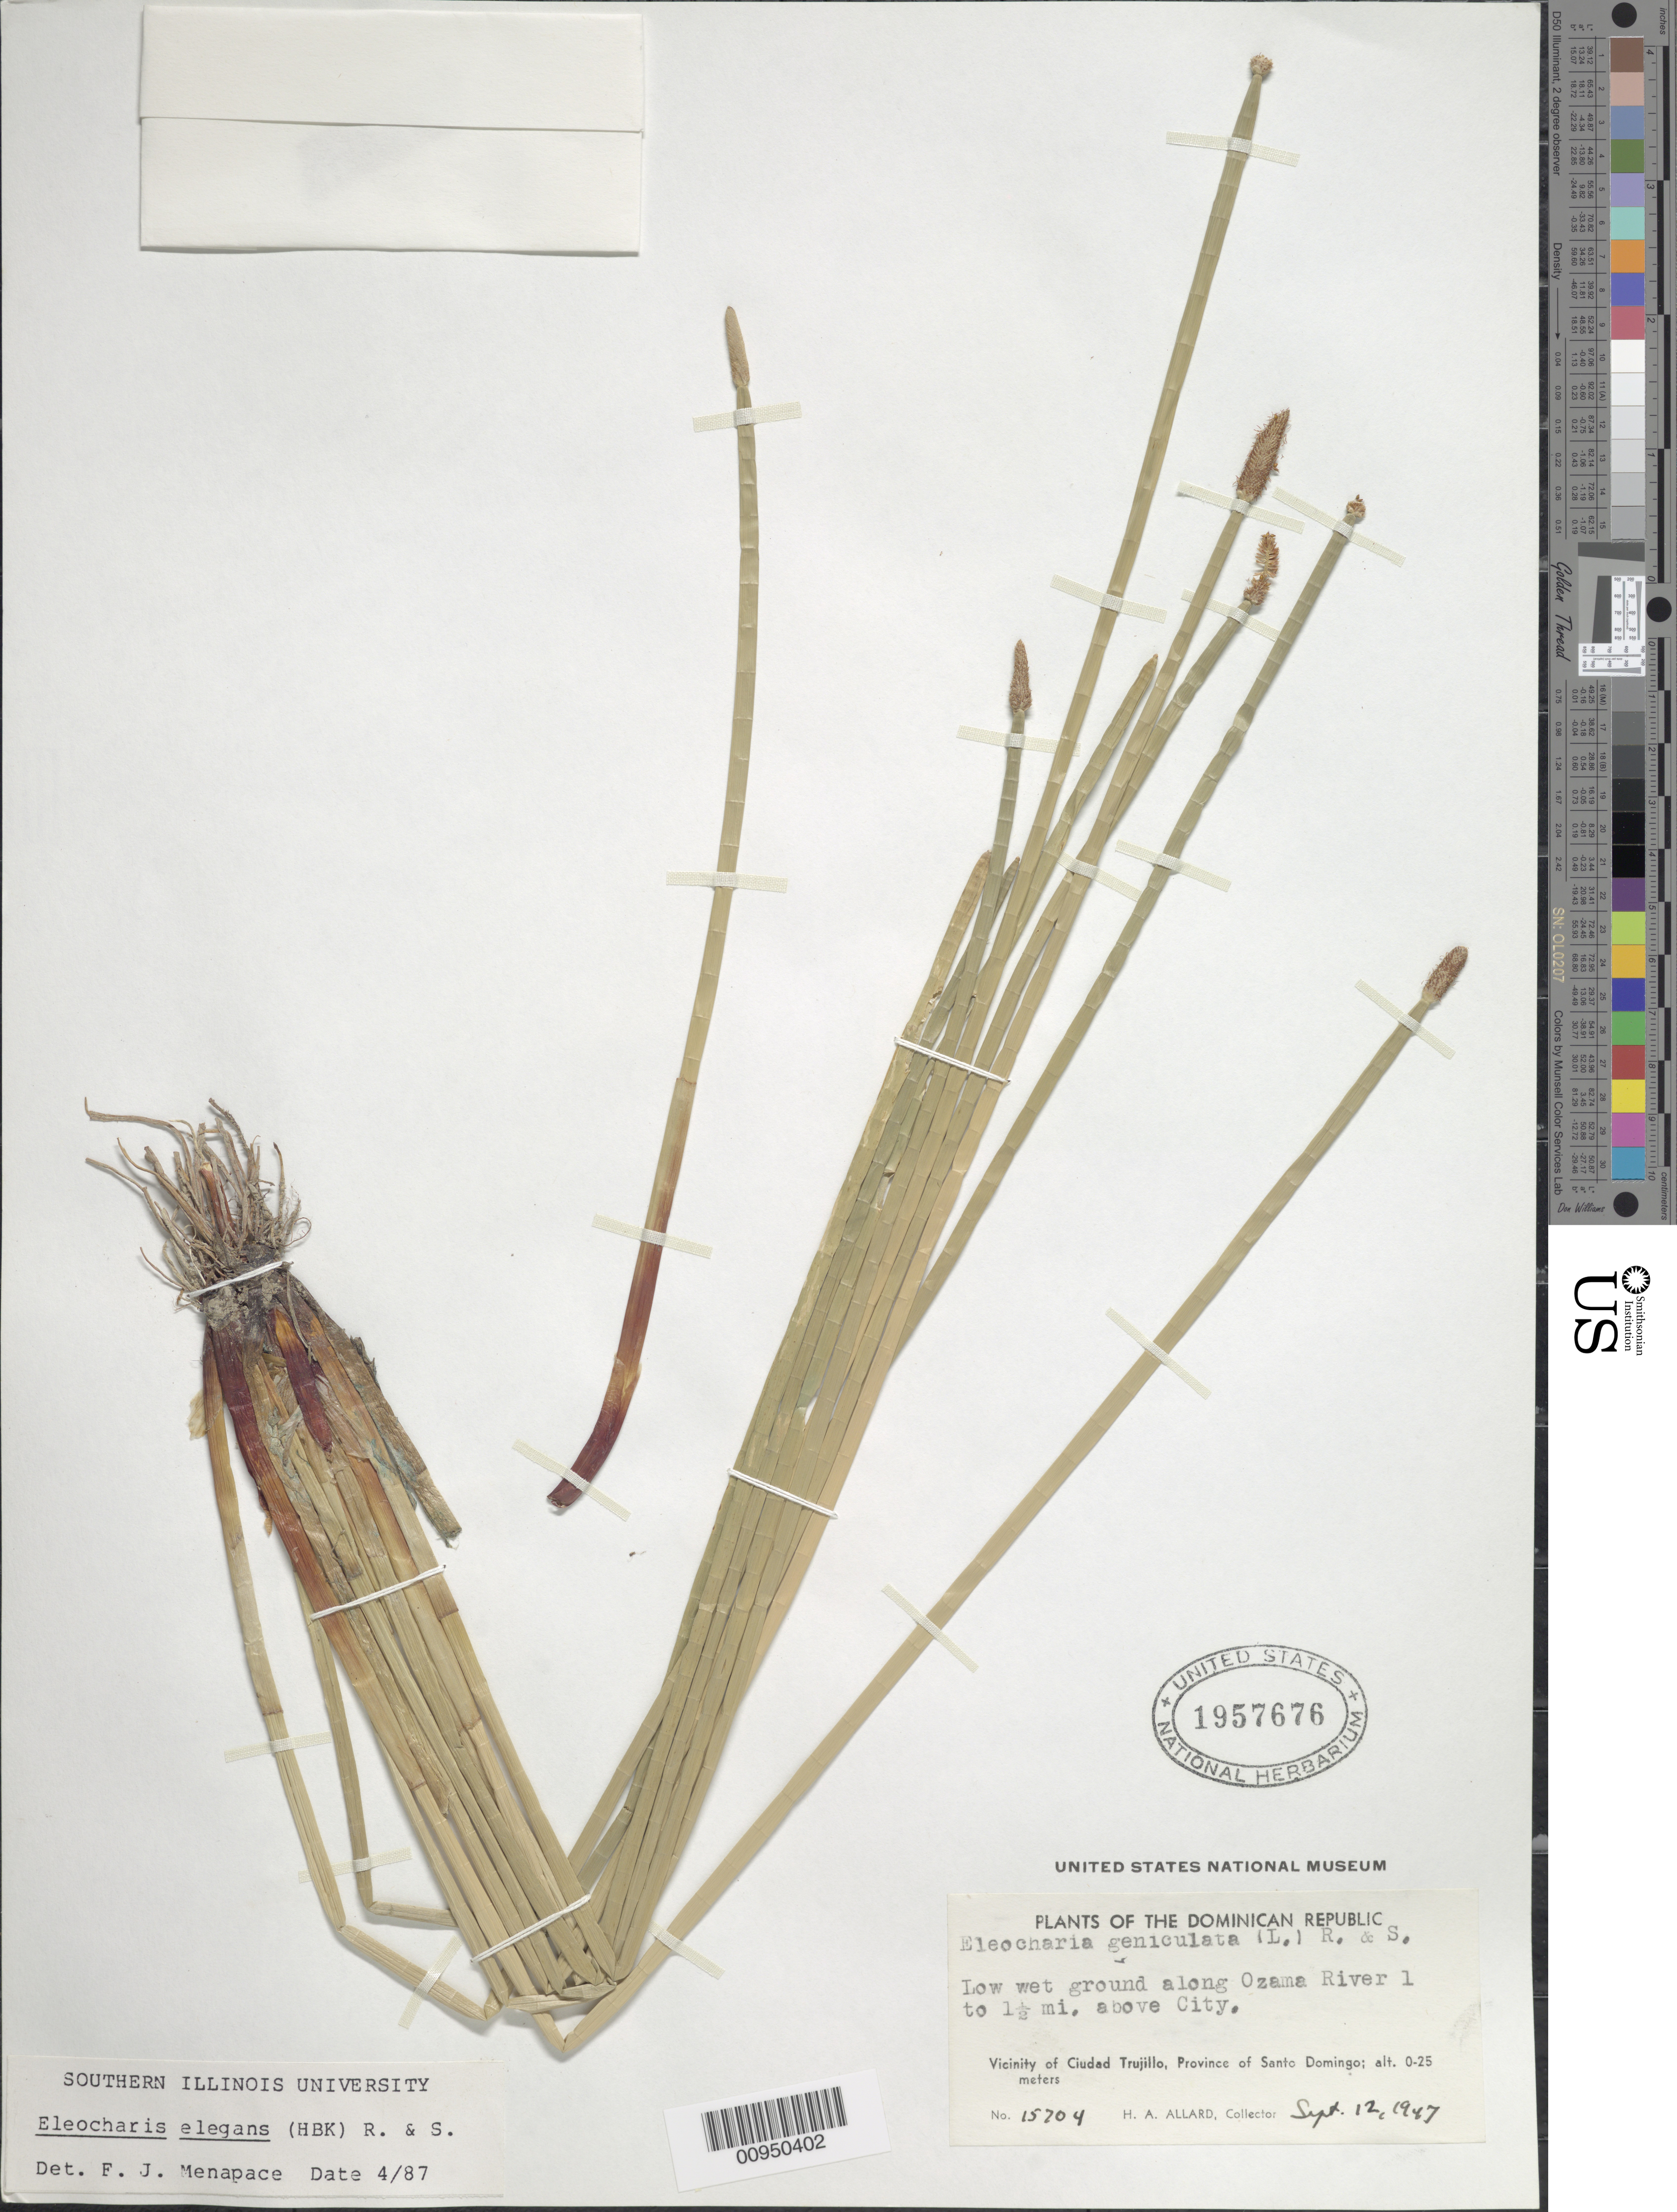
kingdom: Plantae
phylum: Tracheophyta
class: Liliopsida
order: Poales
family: Cyperaceae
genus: Eleocharis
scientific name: Eleocharis elegans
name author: (Kunth) Roem. & Schult.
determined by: Menapace, F. J.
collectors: H. A. Allard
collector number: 15704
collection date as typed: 12 Sep 1947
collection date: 1947-09-12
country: Dominican Republic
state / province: Santo Domingo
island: Hispaniola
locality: Vicinity of Ciudad Trujillo, along Ozama River, 1 - 1 1/2 mile above the City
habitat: Low wet ground along river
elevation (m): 0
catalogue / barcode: US 1957676